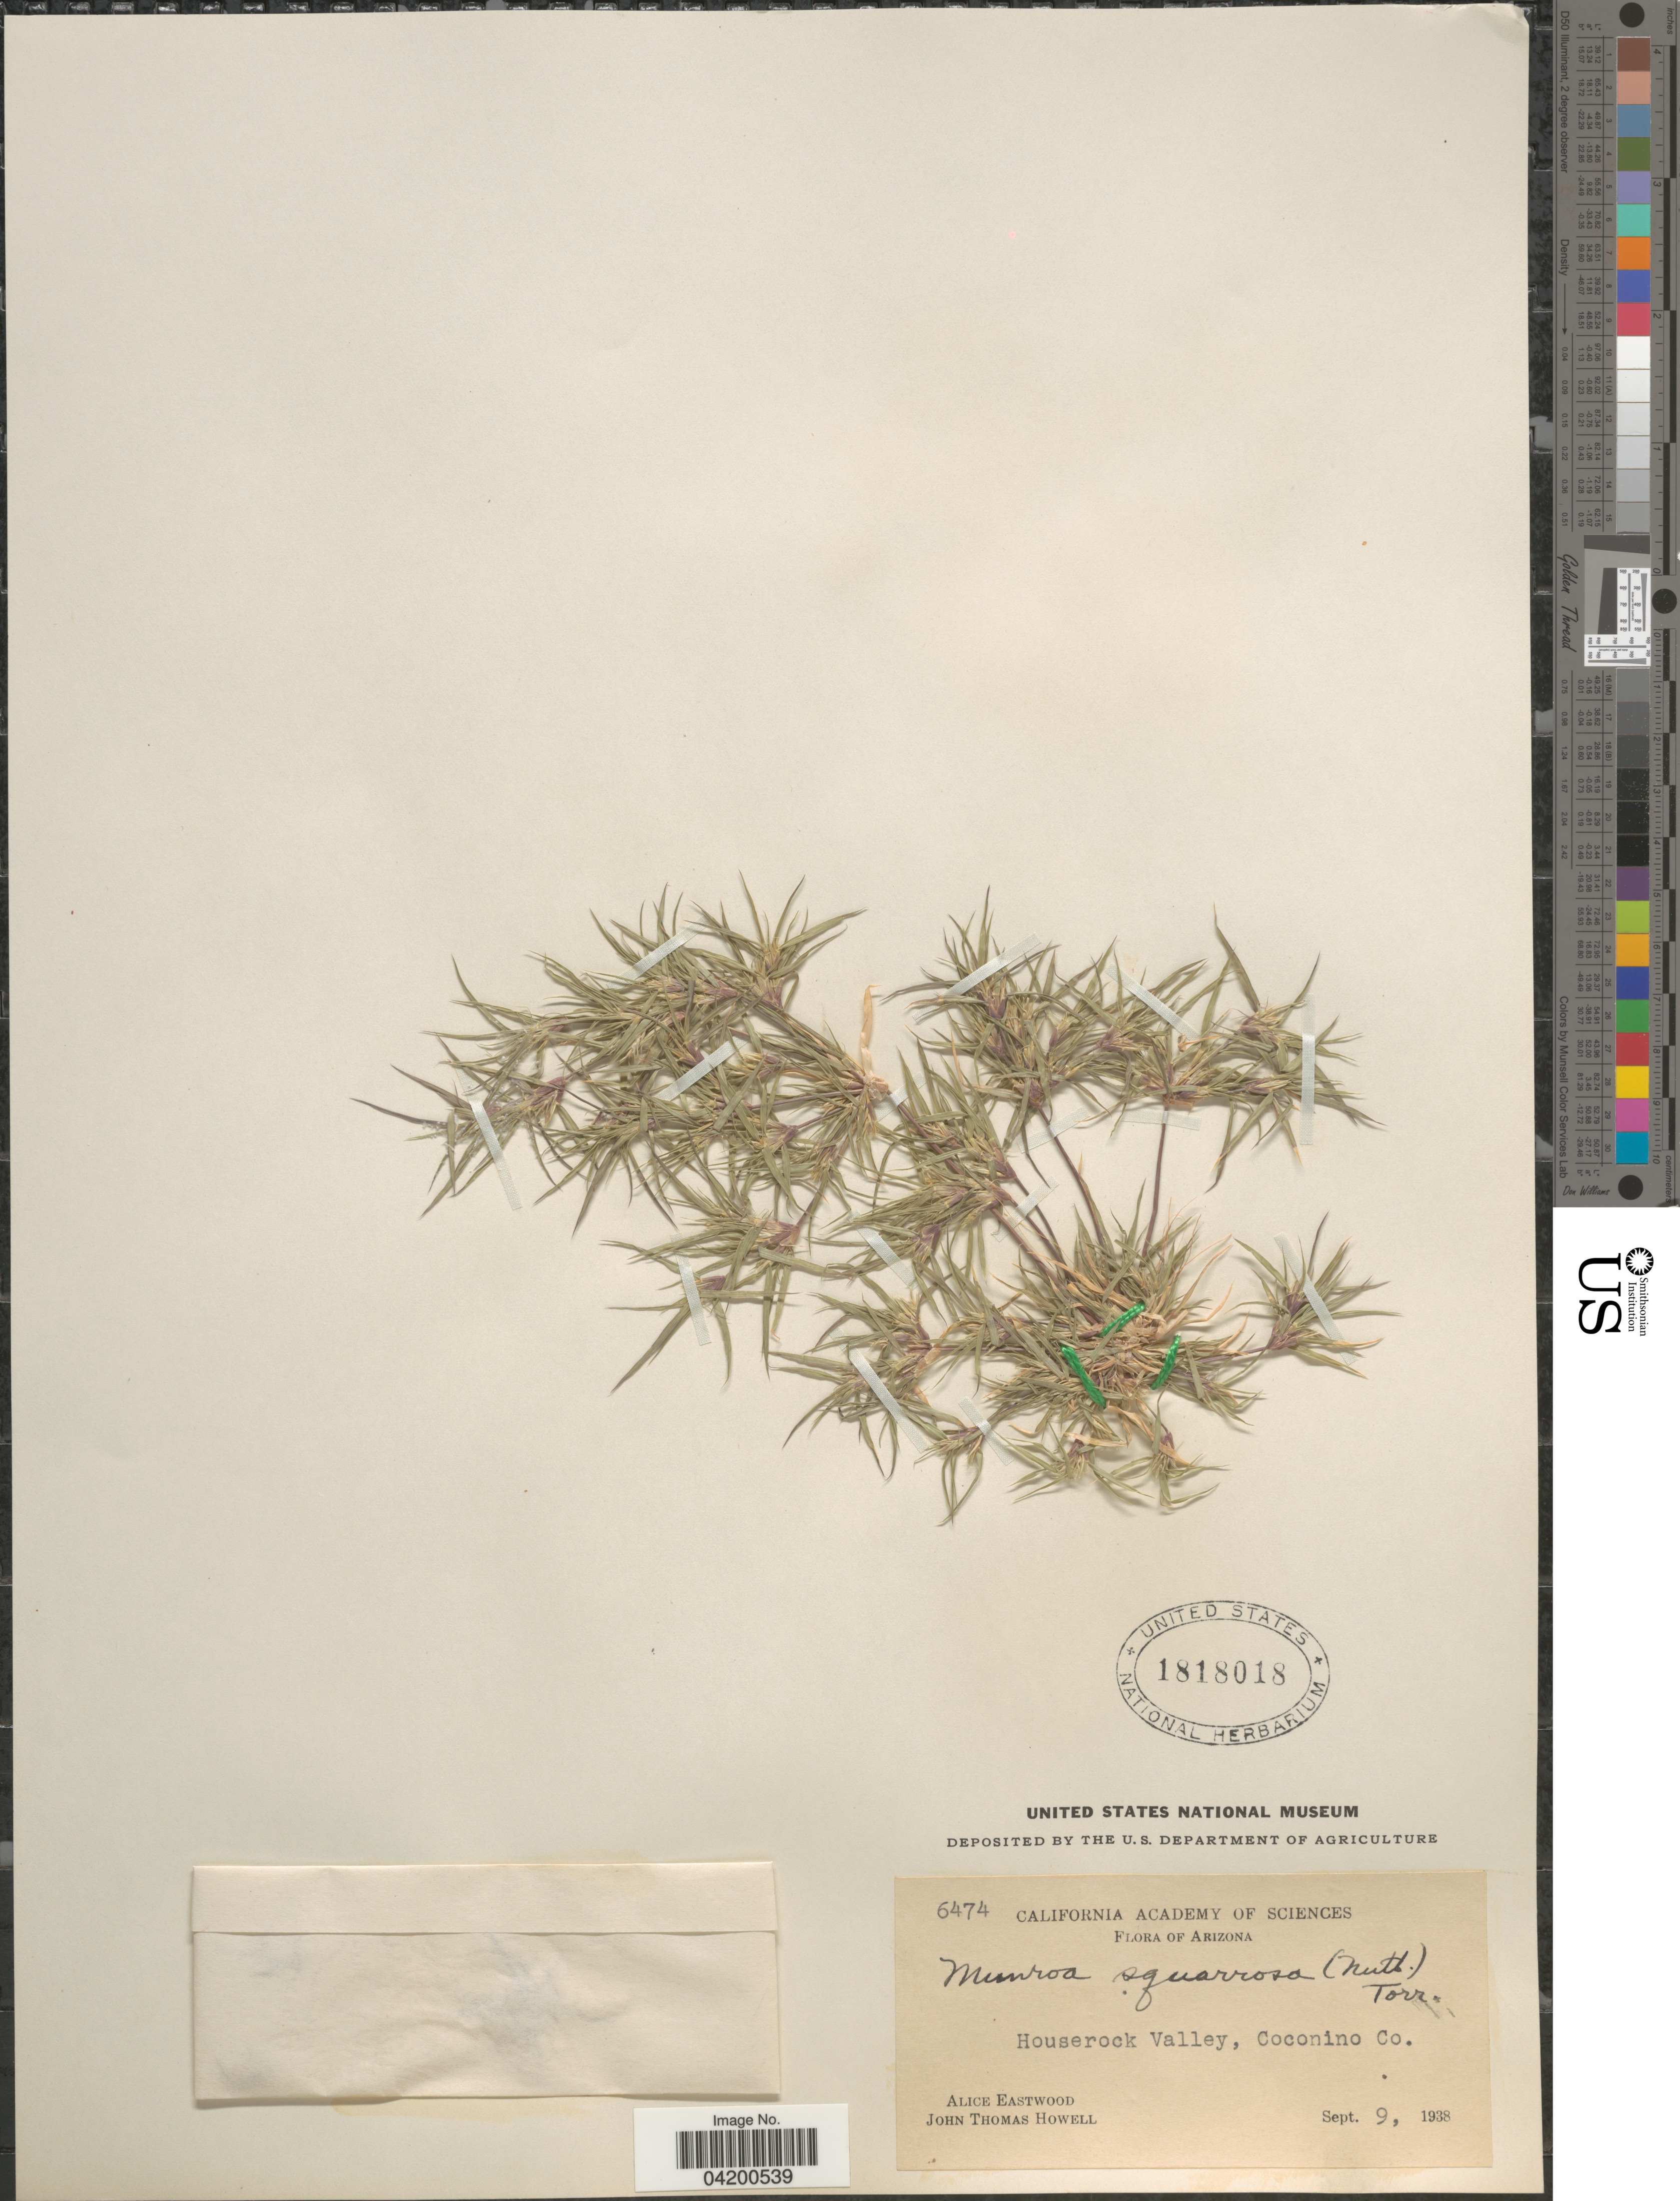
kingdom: Plantae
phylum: Tracheophyta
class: Liliopsida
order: Poales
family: Poaceae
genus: Munroa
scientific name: Munroa squarrosa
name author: (Nutt.) Torr.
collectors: A. Eastwood & J. T. Howell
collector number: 6474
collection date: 1938-09-09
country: United States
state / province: Arizona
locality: Houserock Valley, Coconino Co.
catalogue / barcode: US 1818018